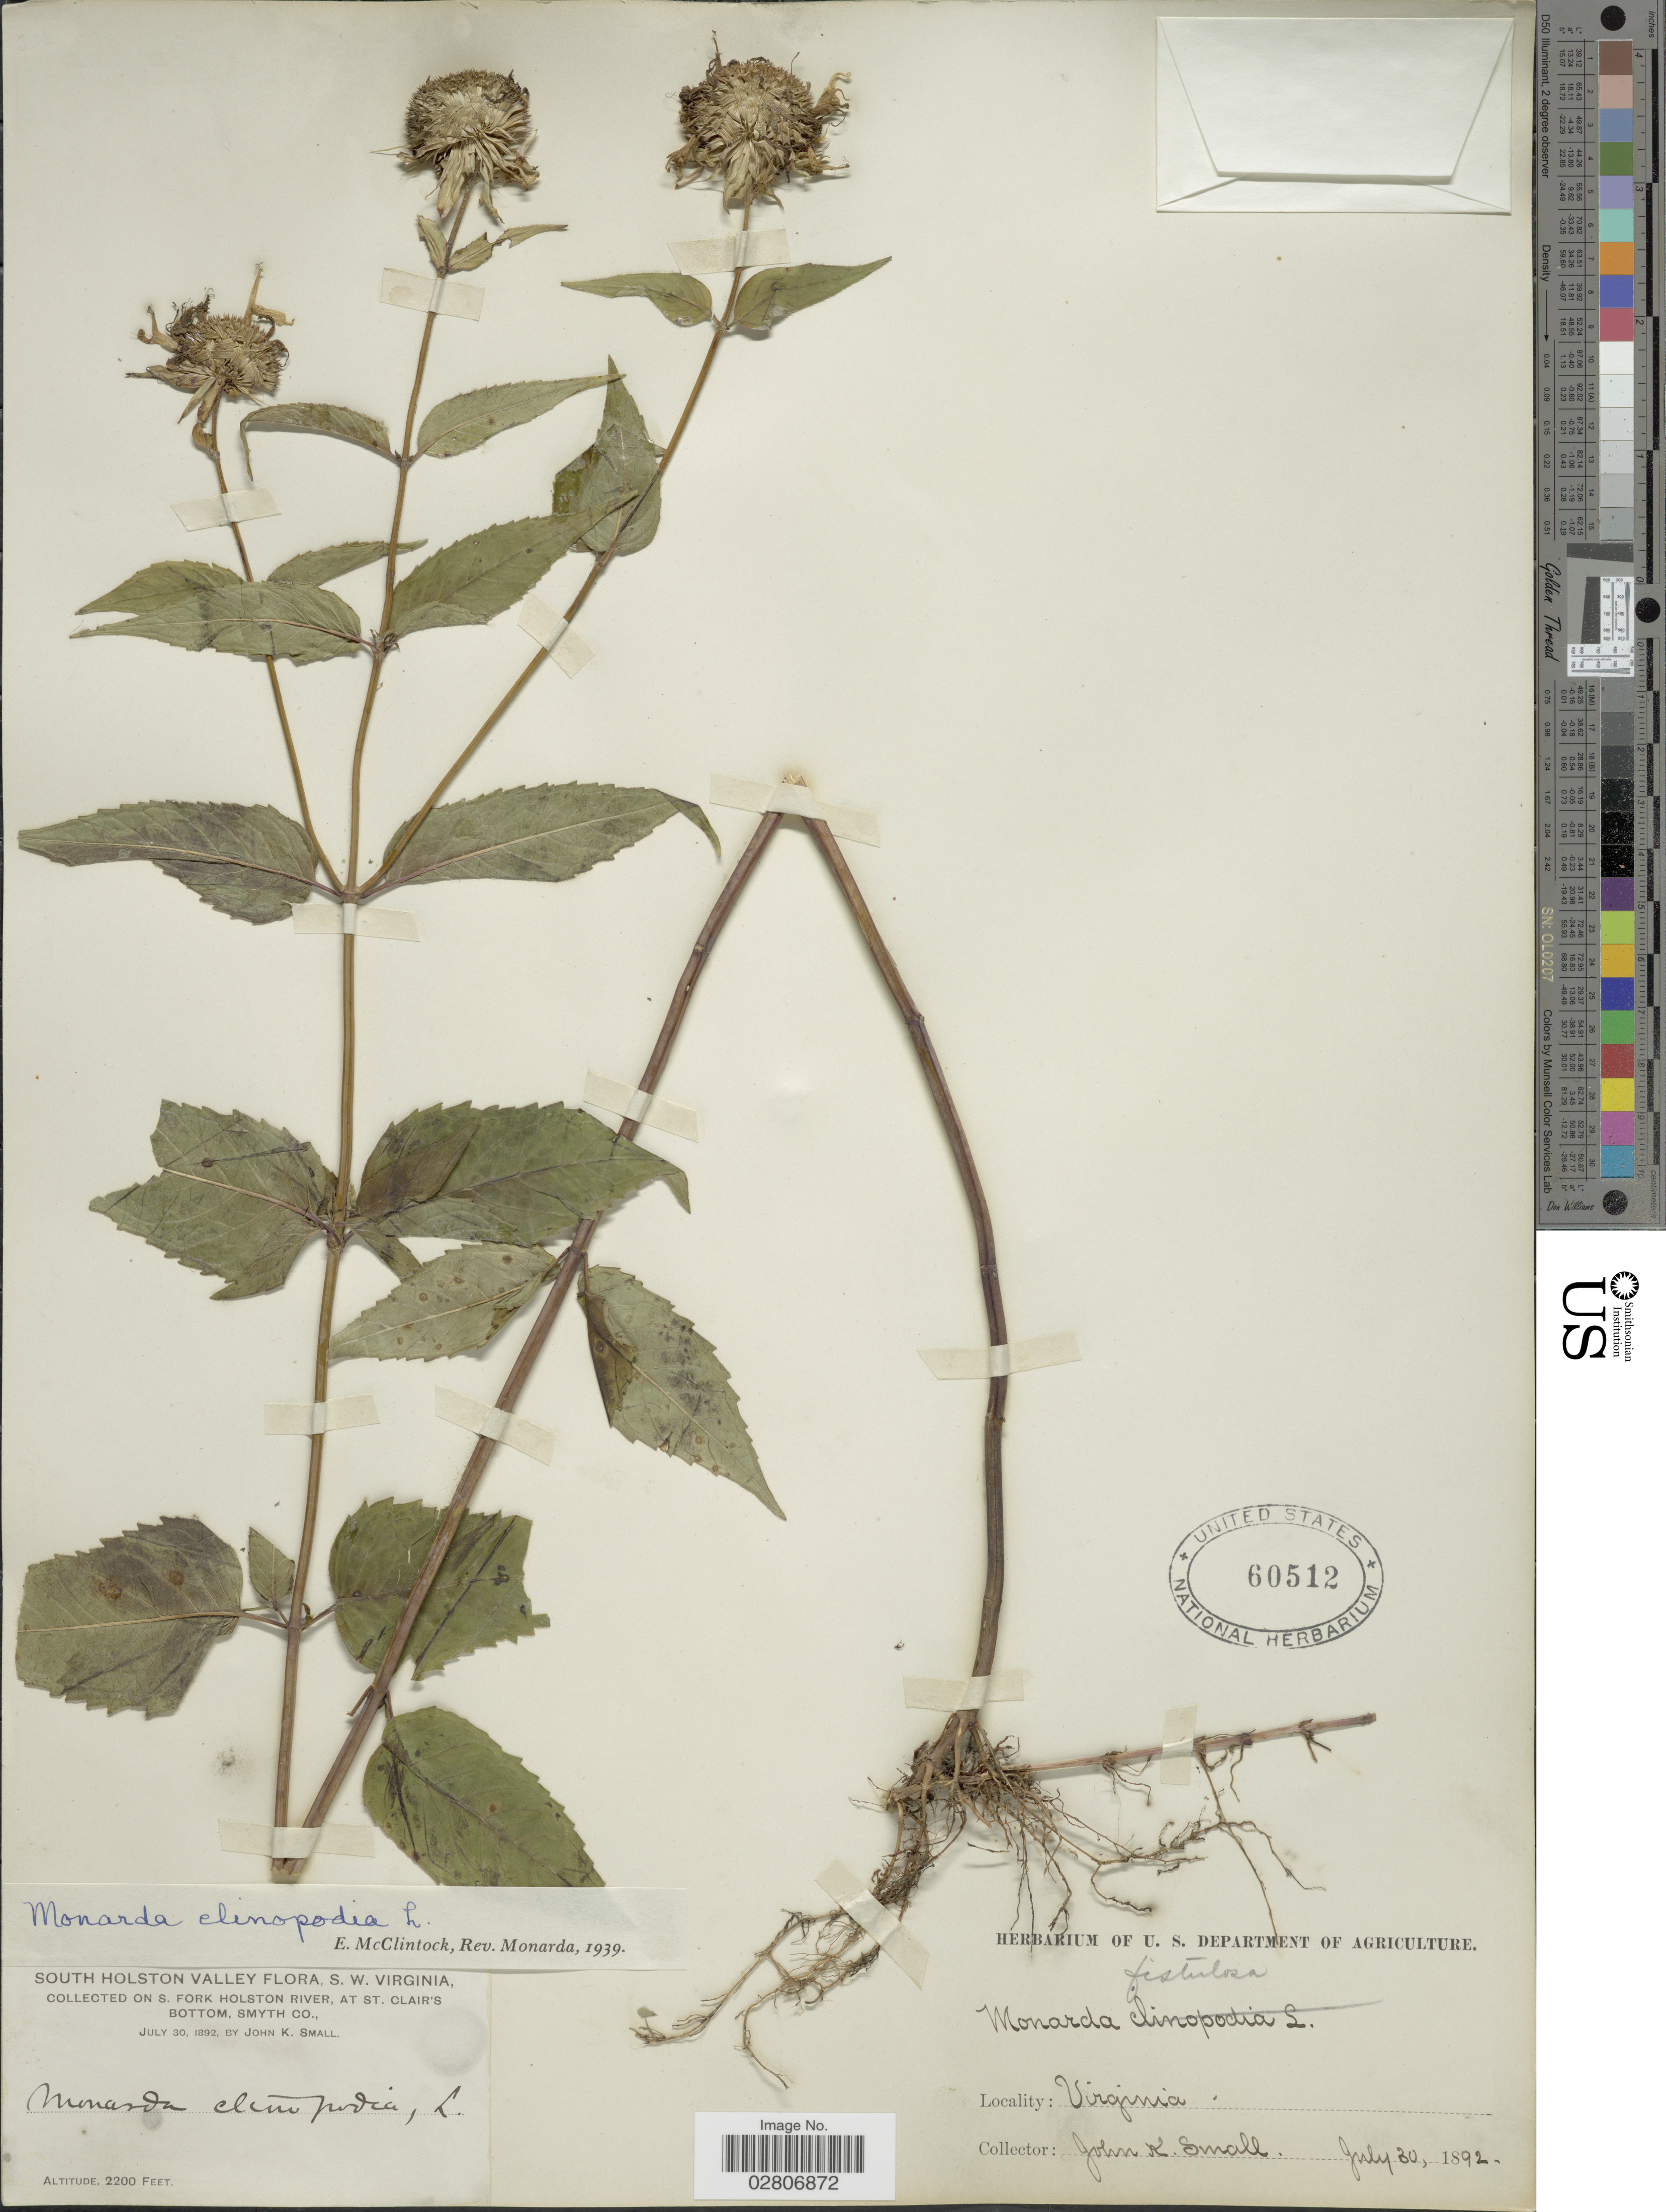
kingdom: Plantae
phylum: Tracheophyta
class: Magnoliopsida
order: Lamiales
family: Lamiaceae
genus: Monarda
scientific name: Monarda clinopodia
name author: L.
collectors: J. K. Small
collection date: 1892-07-30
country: United States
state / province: Virginia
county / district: Smyth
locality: South Holston Valley, S.W. Virginia. S. Fork Holston River, at St. Clair's Bottom, Smyth Co.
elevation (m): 671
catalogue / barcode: US 60512